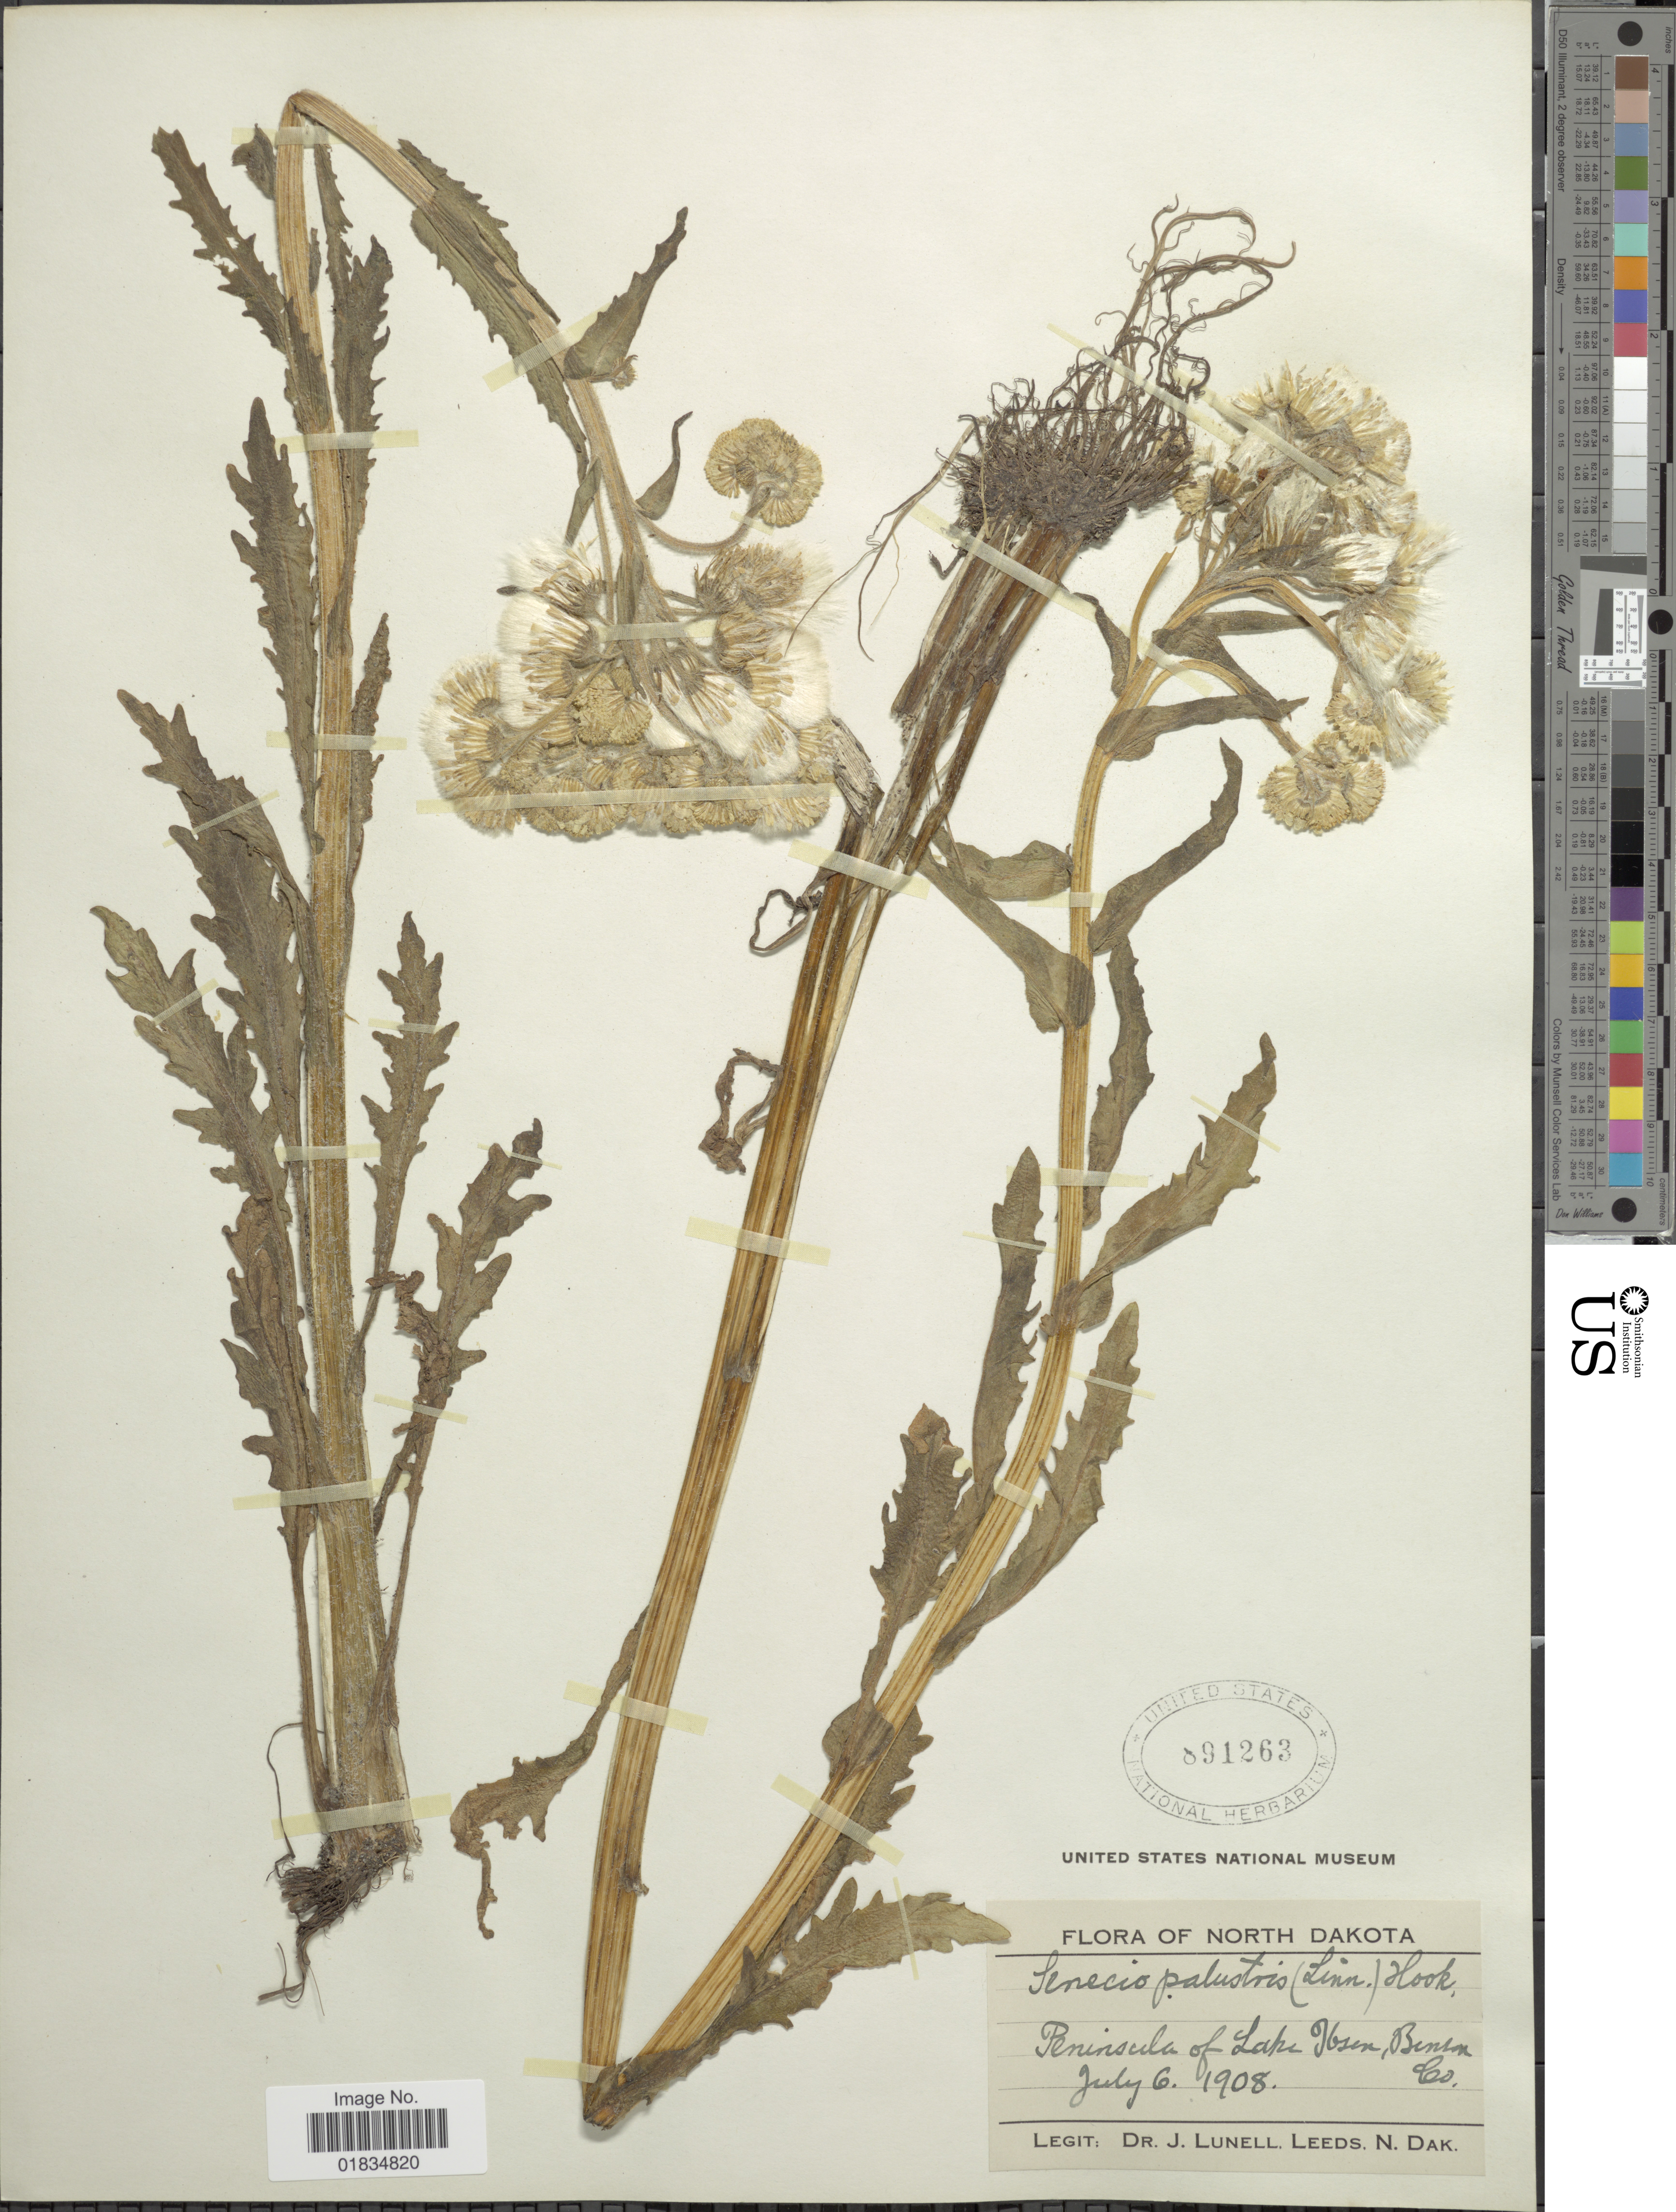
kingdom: Plantae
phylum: Tracheophyta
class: Magnoliopsida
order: Asterales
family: Asteraceae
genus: Tephroseris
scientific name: Tephroseris palustris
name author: (L.) Rchb.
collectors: J. Lunell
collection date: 1908-07-06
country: United States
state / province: North Dakota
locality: Peninsula of Lake Ibsen, Benton Co.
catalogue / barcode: US 891263